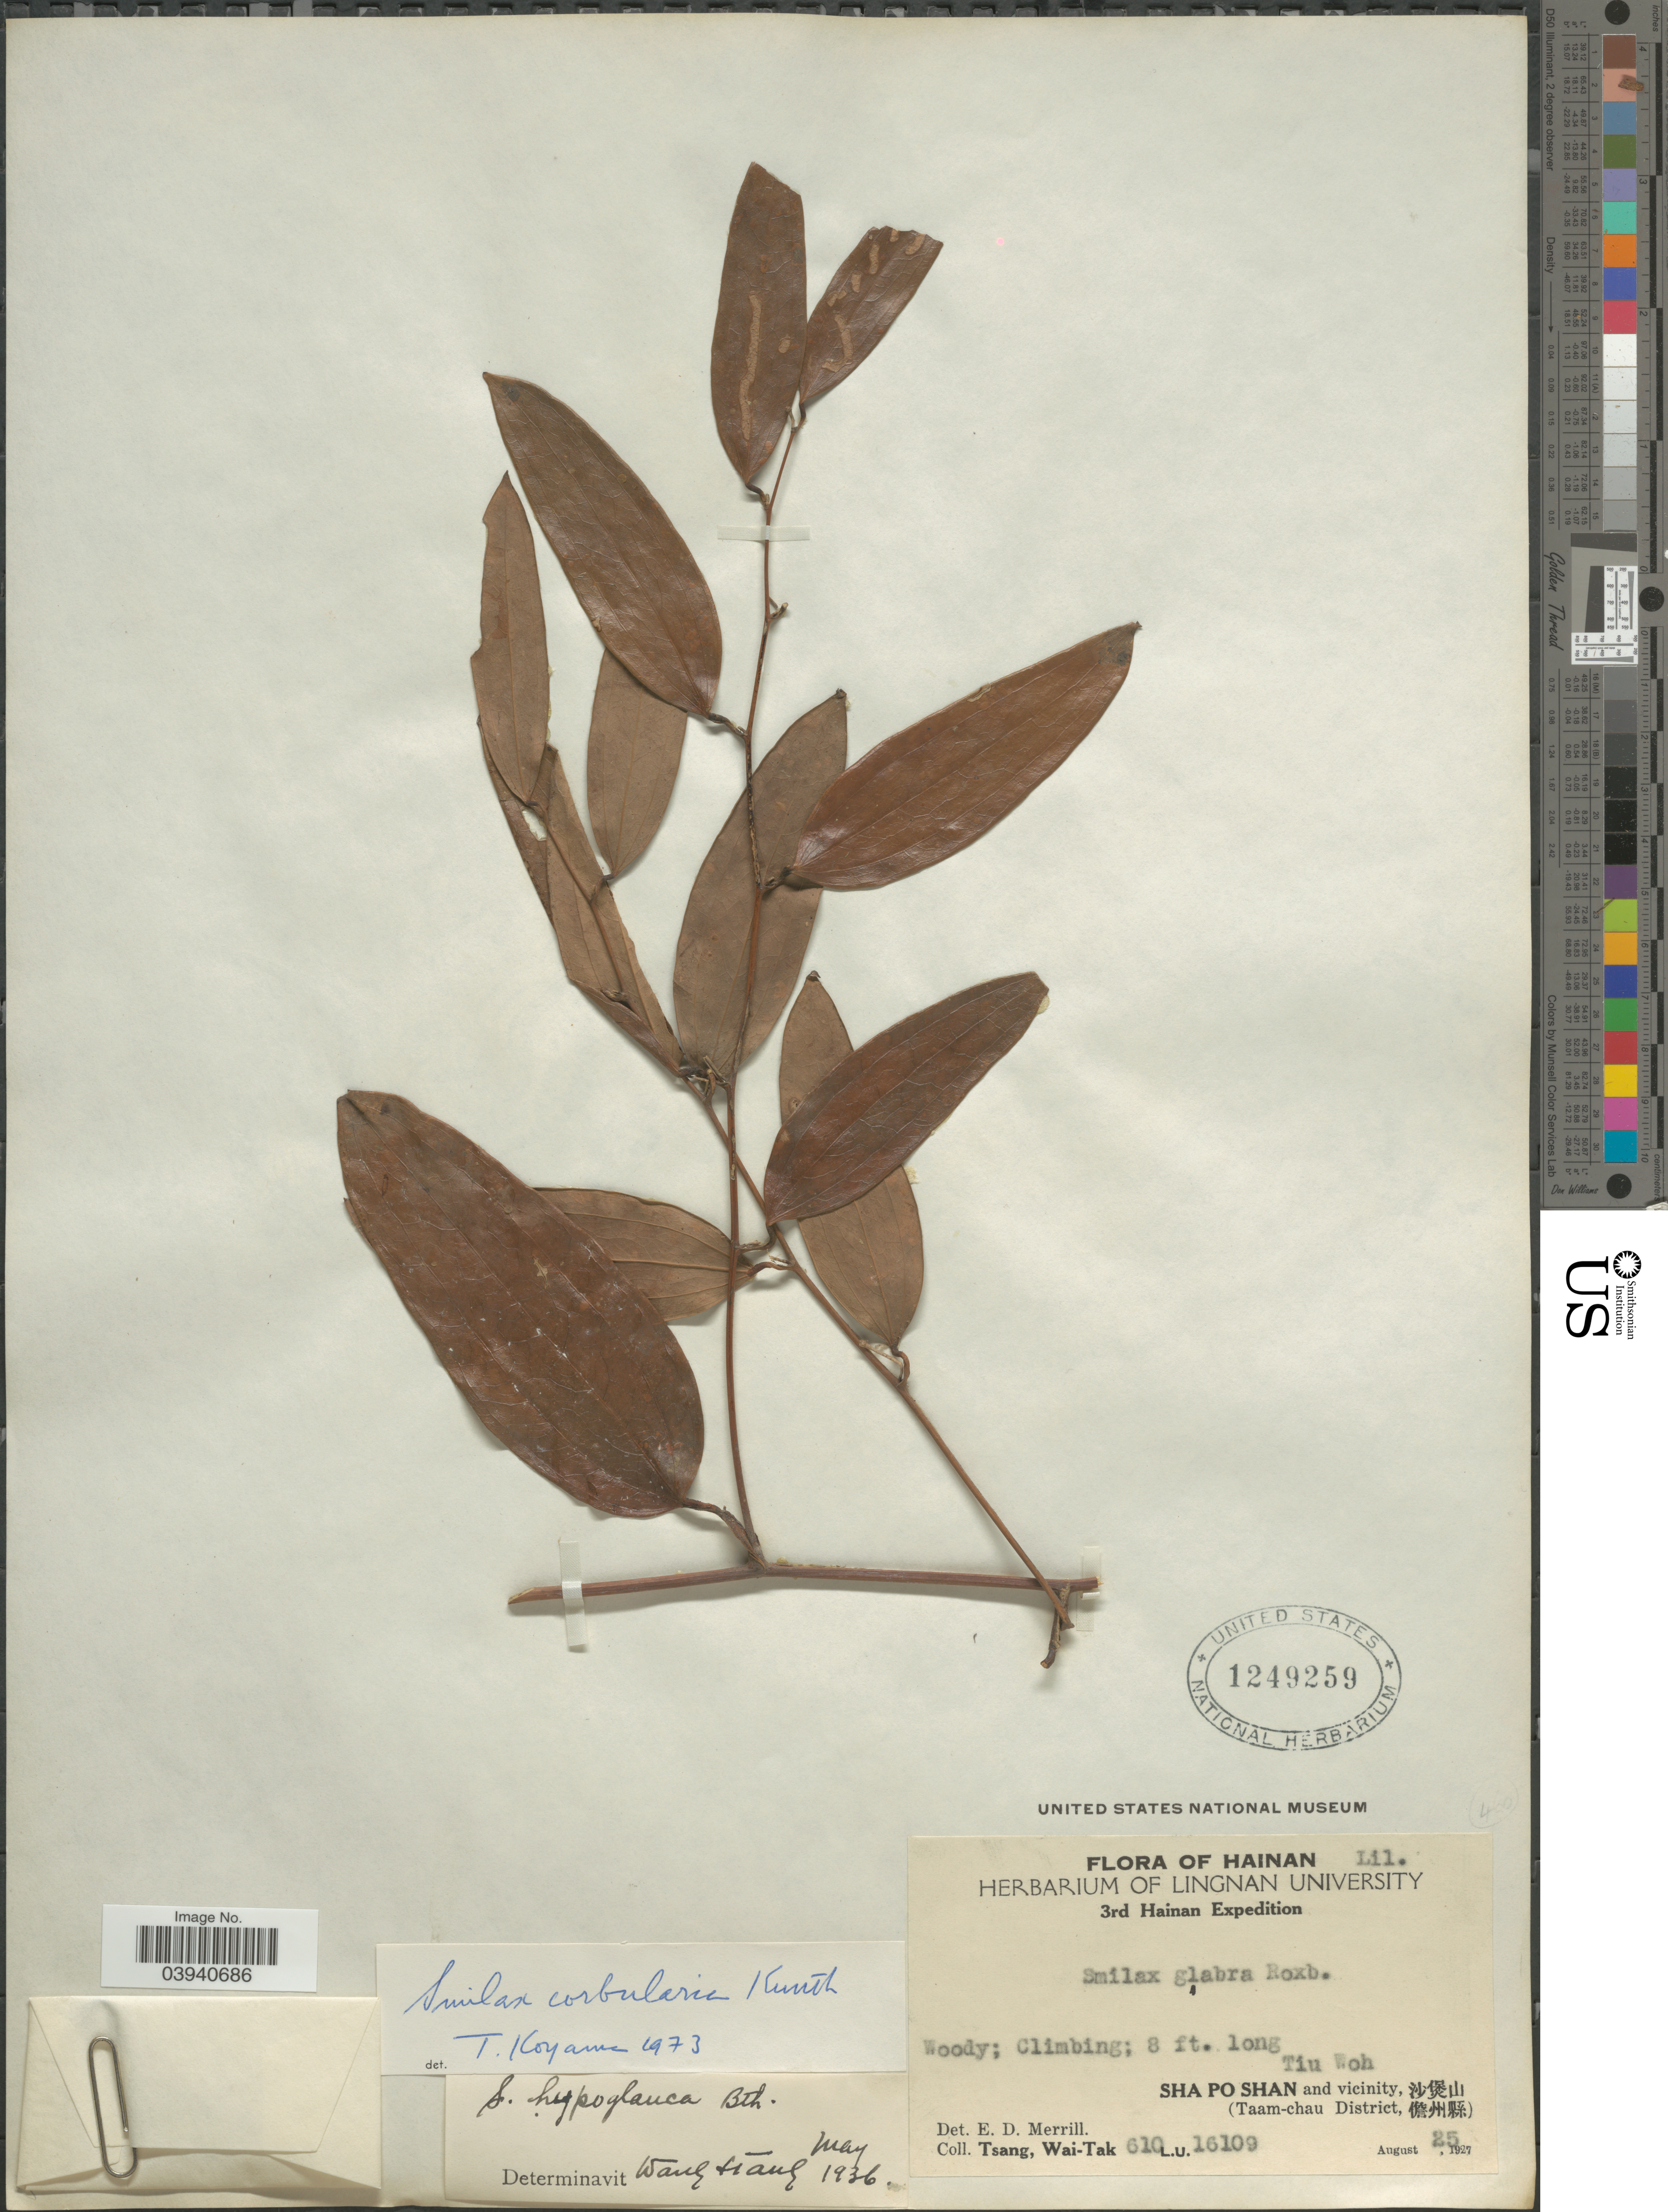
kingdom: Plantae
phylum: Tracheophyta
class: Liliopsida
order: Liliales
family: Smilacaceae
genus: Smilax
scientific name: Smilax corbularia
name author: Kunth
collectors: W. T. Tsang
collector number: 610L.U.16109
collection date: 1927-08-25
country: China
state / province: Hainan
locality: Tiu Woh. Sha Po Shan and vicinity, X. (Taam-chau District, X).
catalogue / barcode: US 1249259